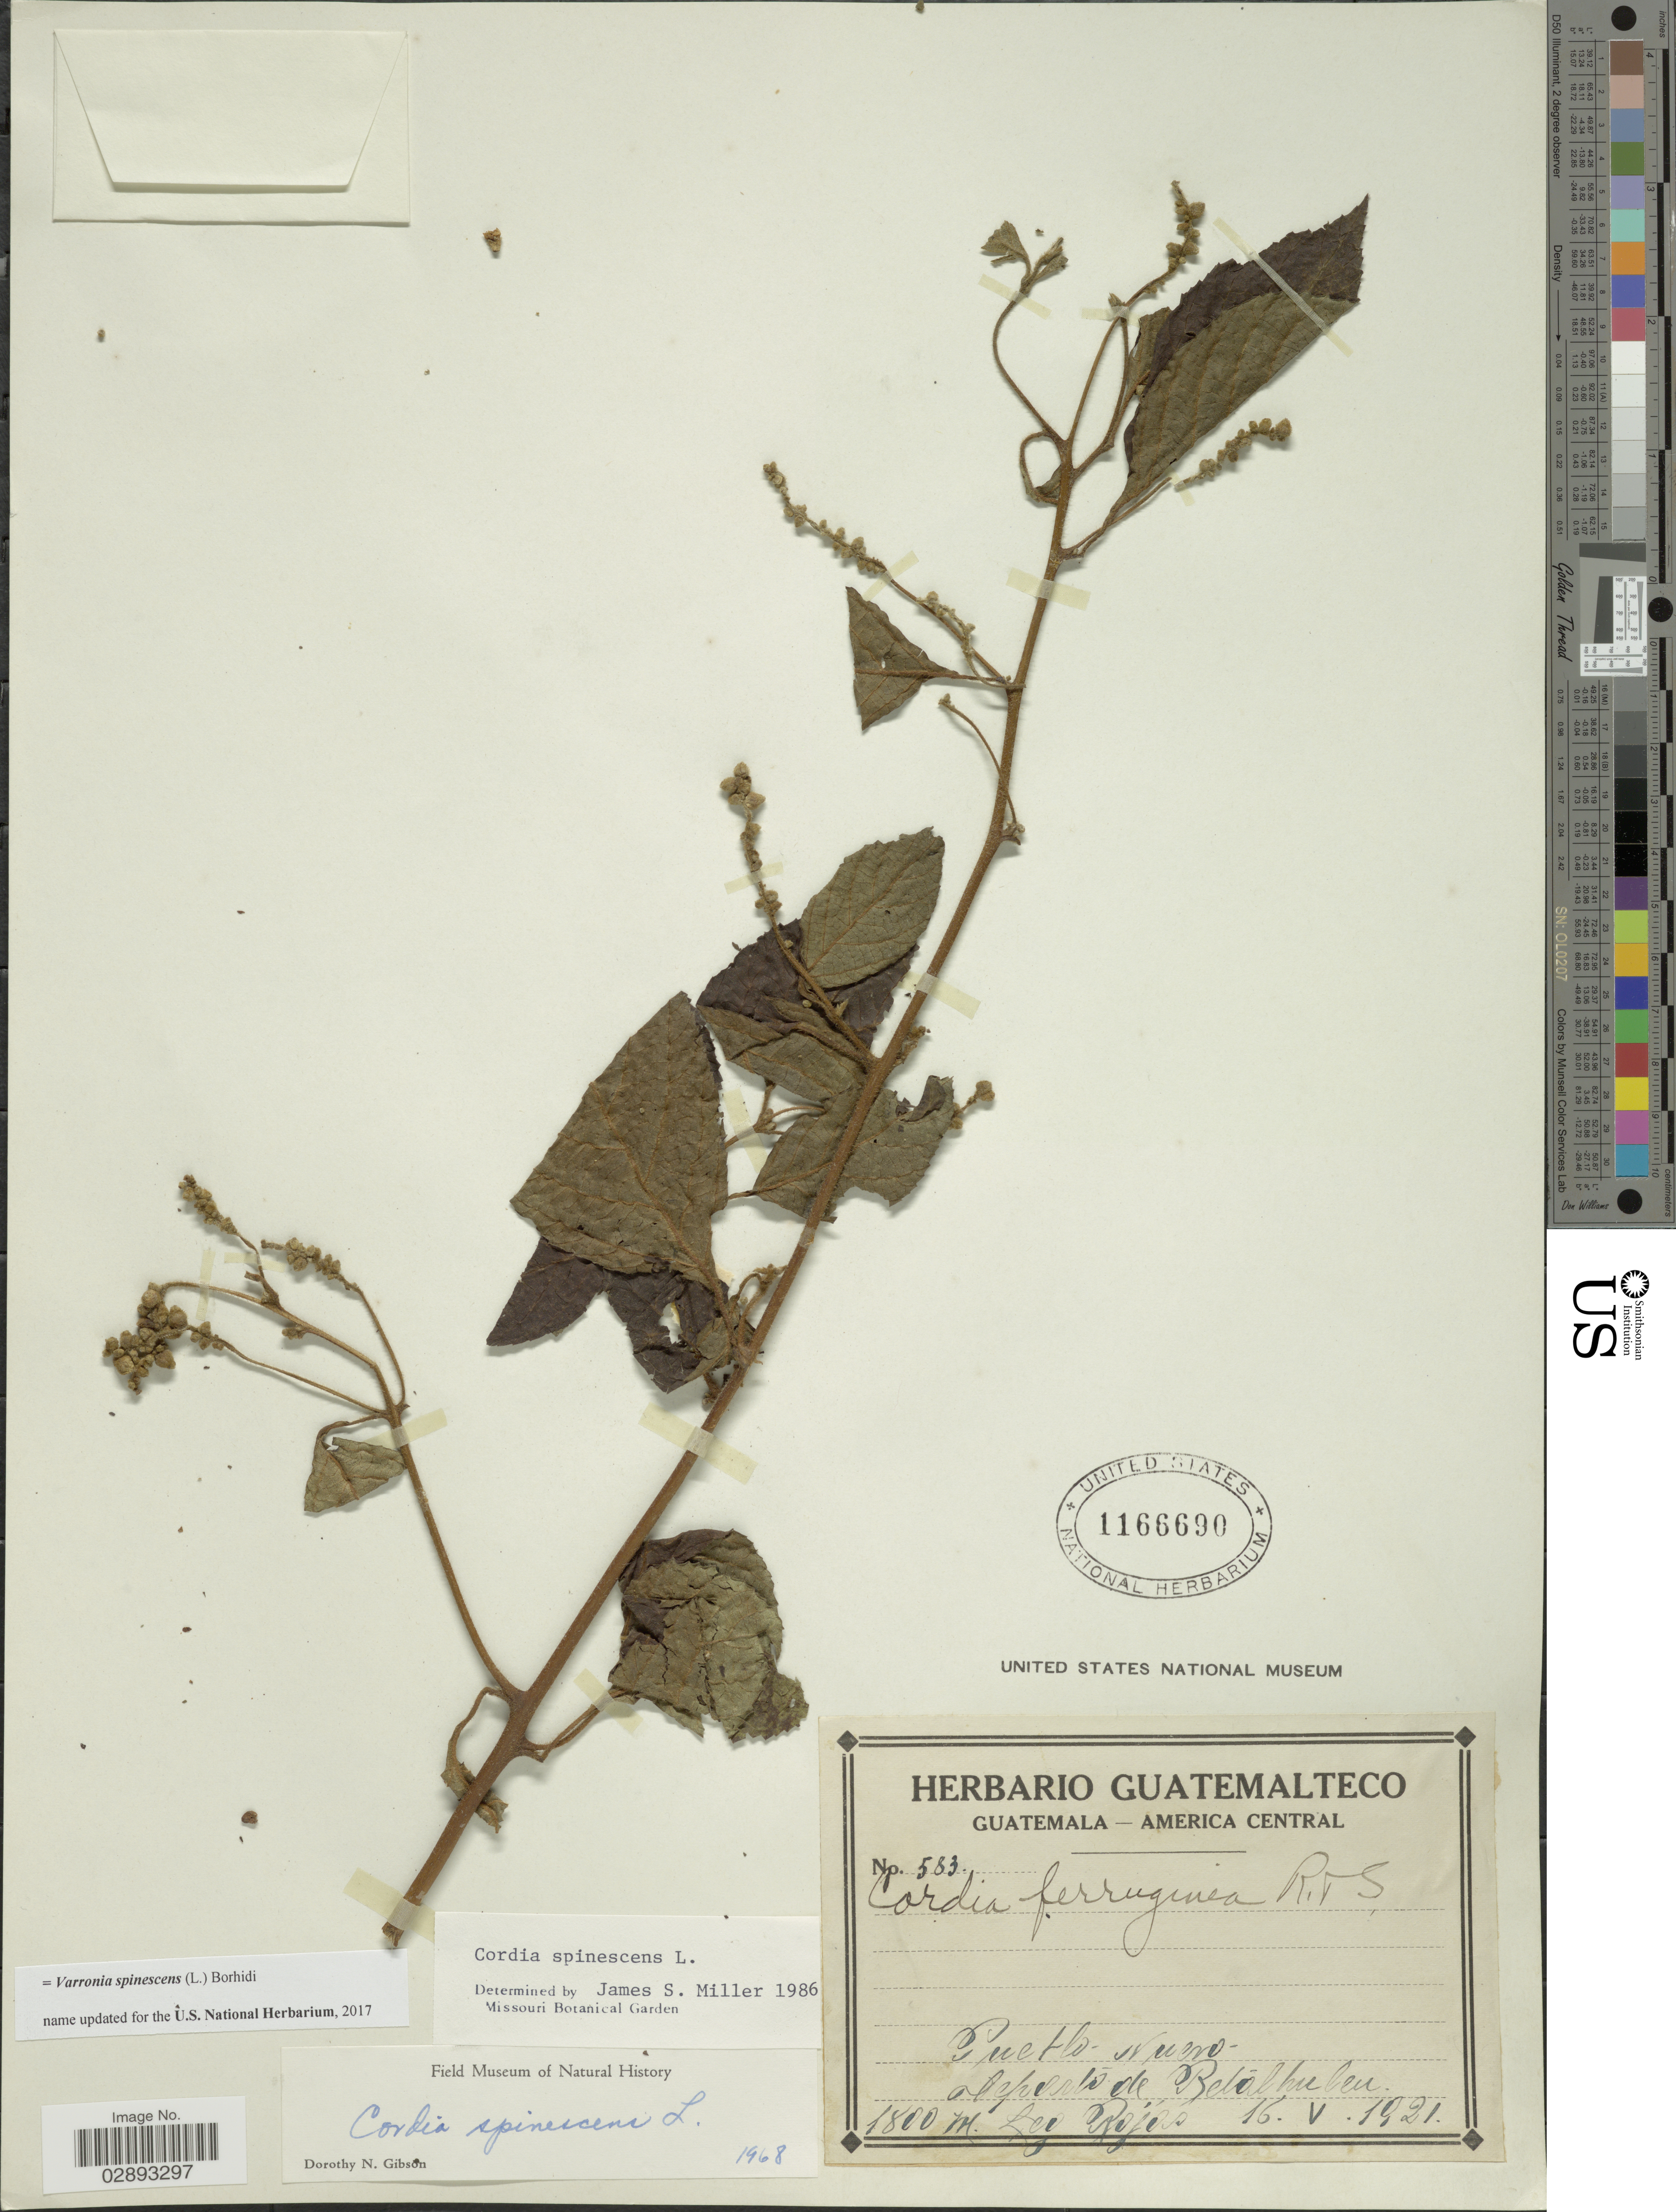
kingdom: Plantae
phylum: Tracheophyta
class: Magnoliopsida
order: Boraginales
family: Cordiaceae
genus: Varronia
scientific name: Varronia spinescens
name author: (L.) Borhidi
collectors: Rojas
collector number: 583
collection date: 1921-05-16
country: Guatemala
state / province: Retalhuleu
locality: Pueblo-Nuevo.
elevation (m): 1800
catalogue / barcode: US 1166690